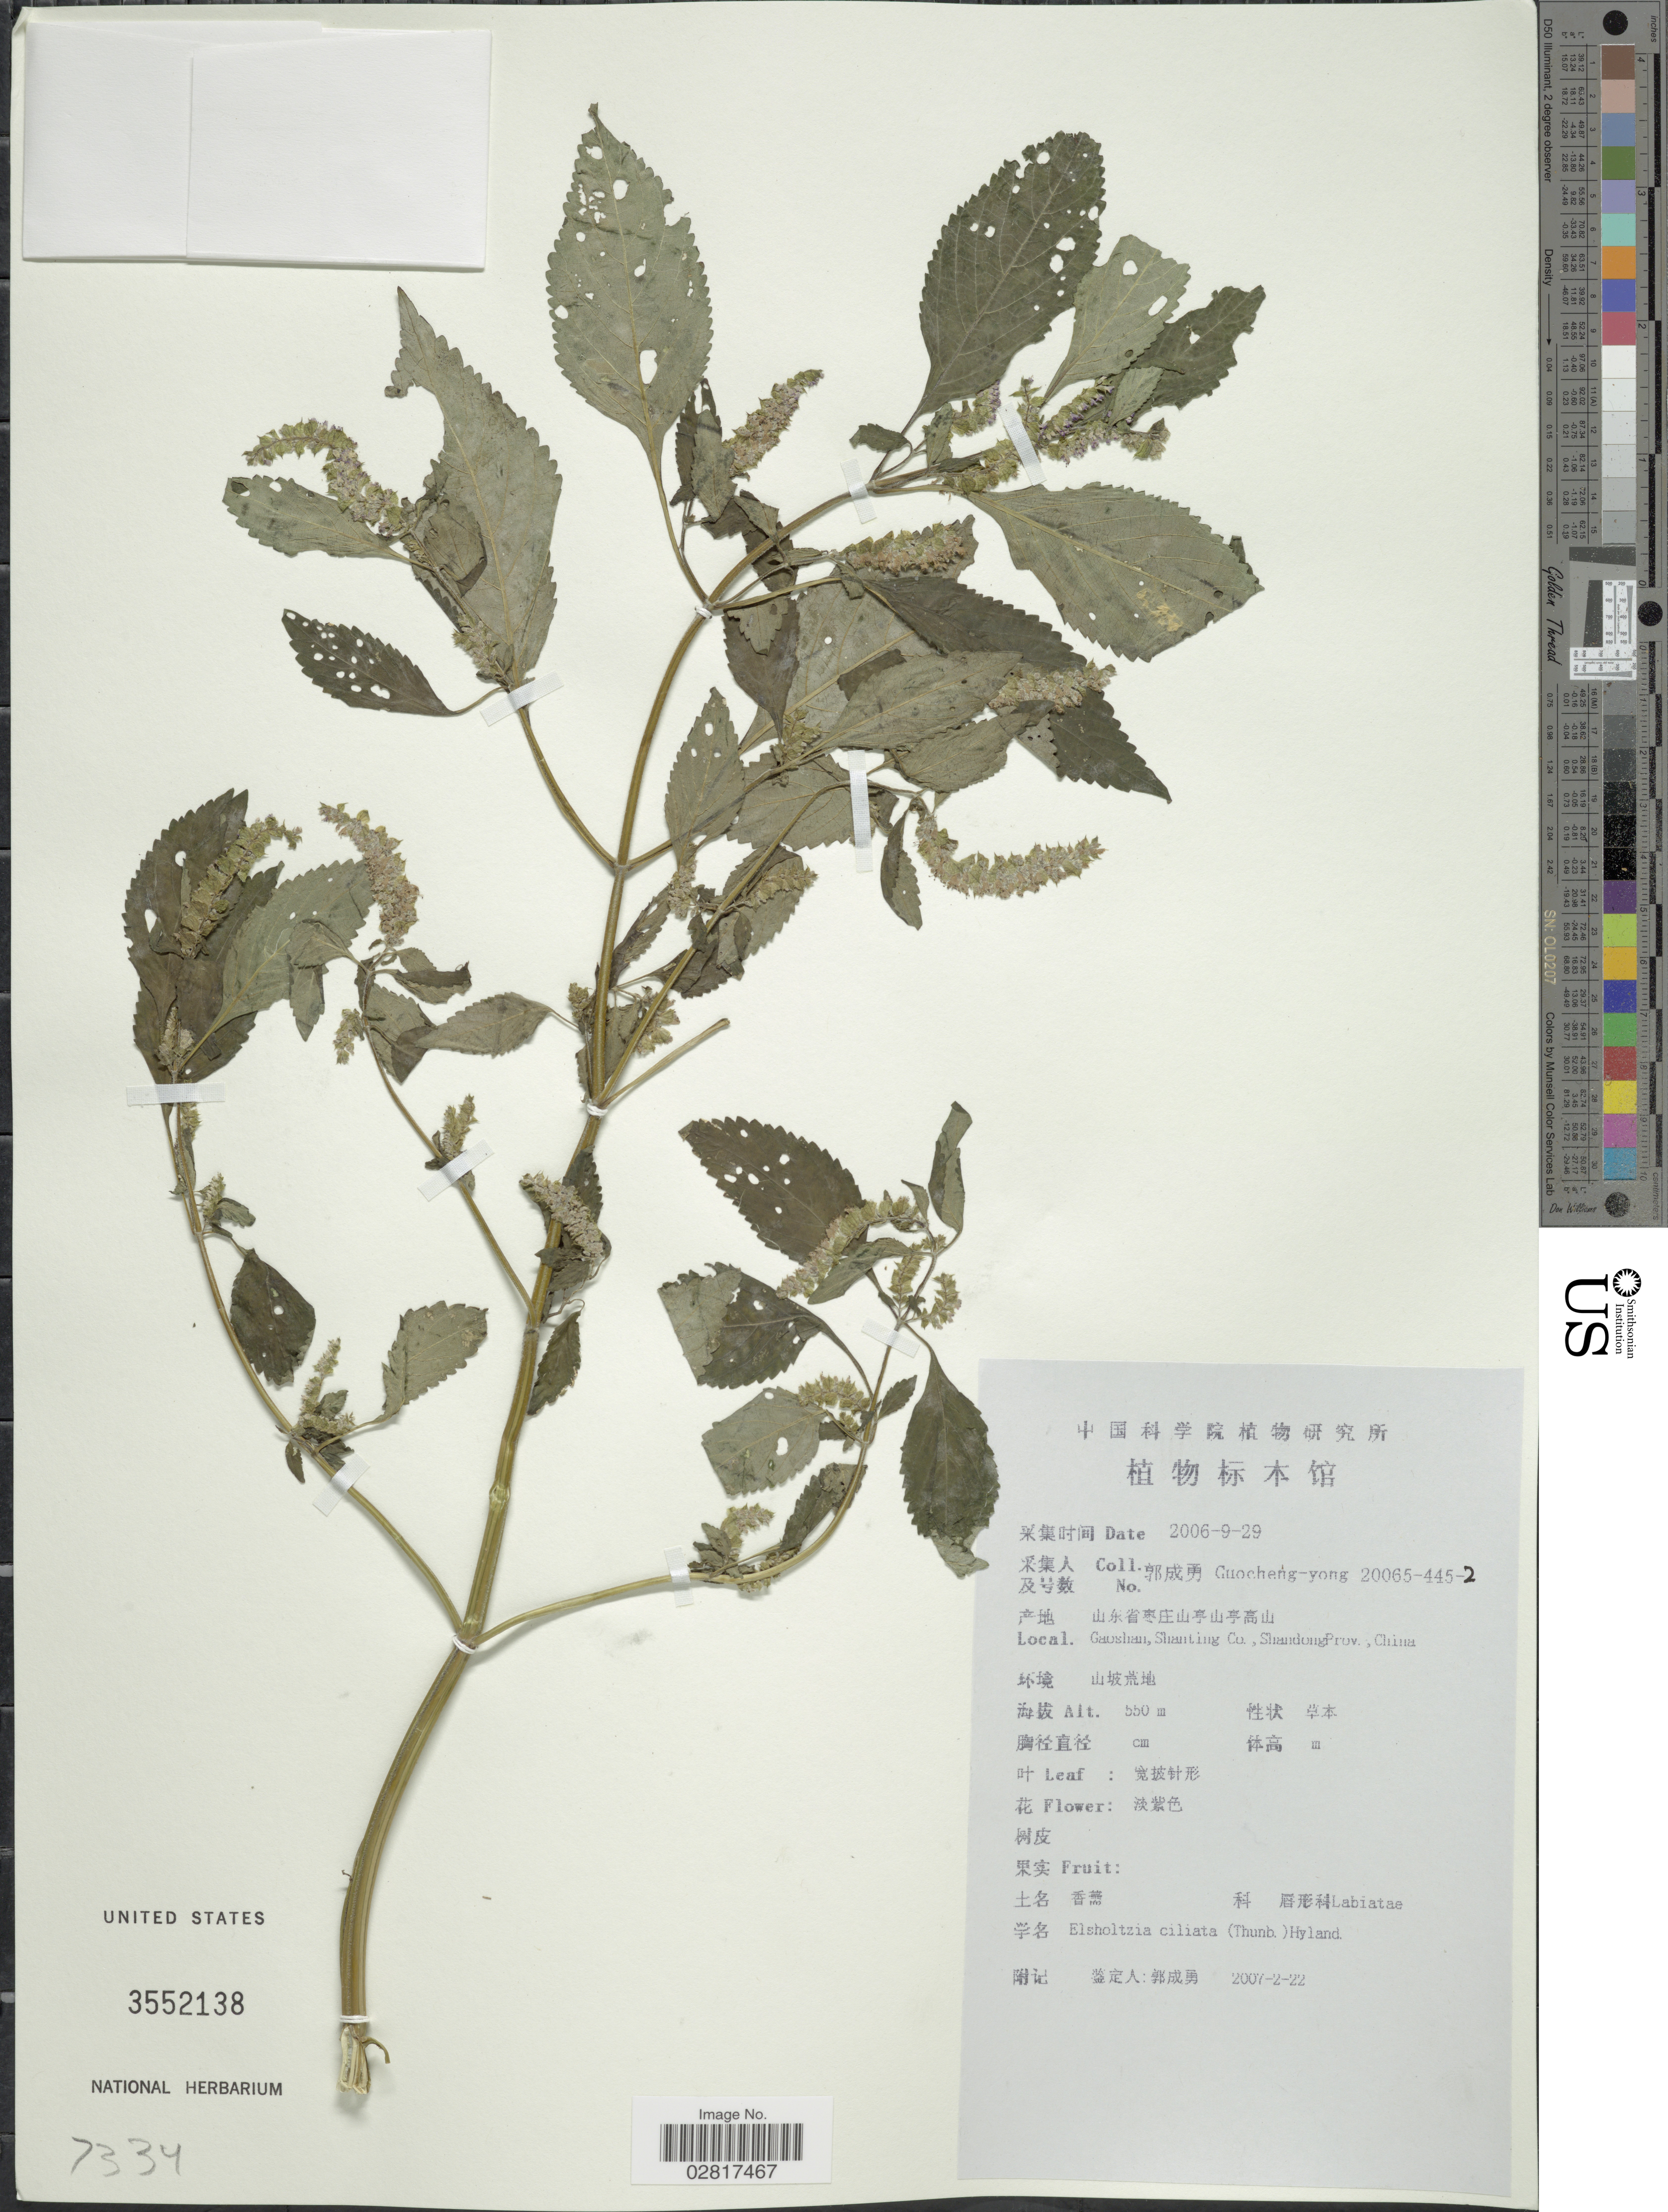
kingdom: Plantae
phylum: Tracheophyta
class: Magnoliopsida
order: Lamiales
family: Lamiaceae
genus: Elsholtzia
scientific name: Elsholtzia ciliata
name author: (Thunb.) Hyl.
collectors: Guo cheng-yong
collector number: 20065-445-2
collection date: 2006-09-29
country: China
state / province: Shandong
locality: Gaoshan, Shanting Co., Shandong Prov.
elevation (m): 550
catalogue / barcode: US 3552138